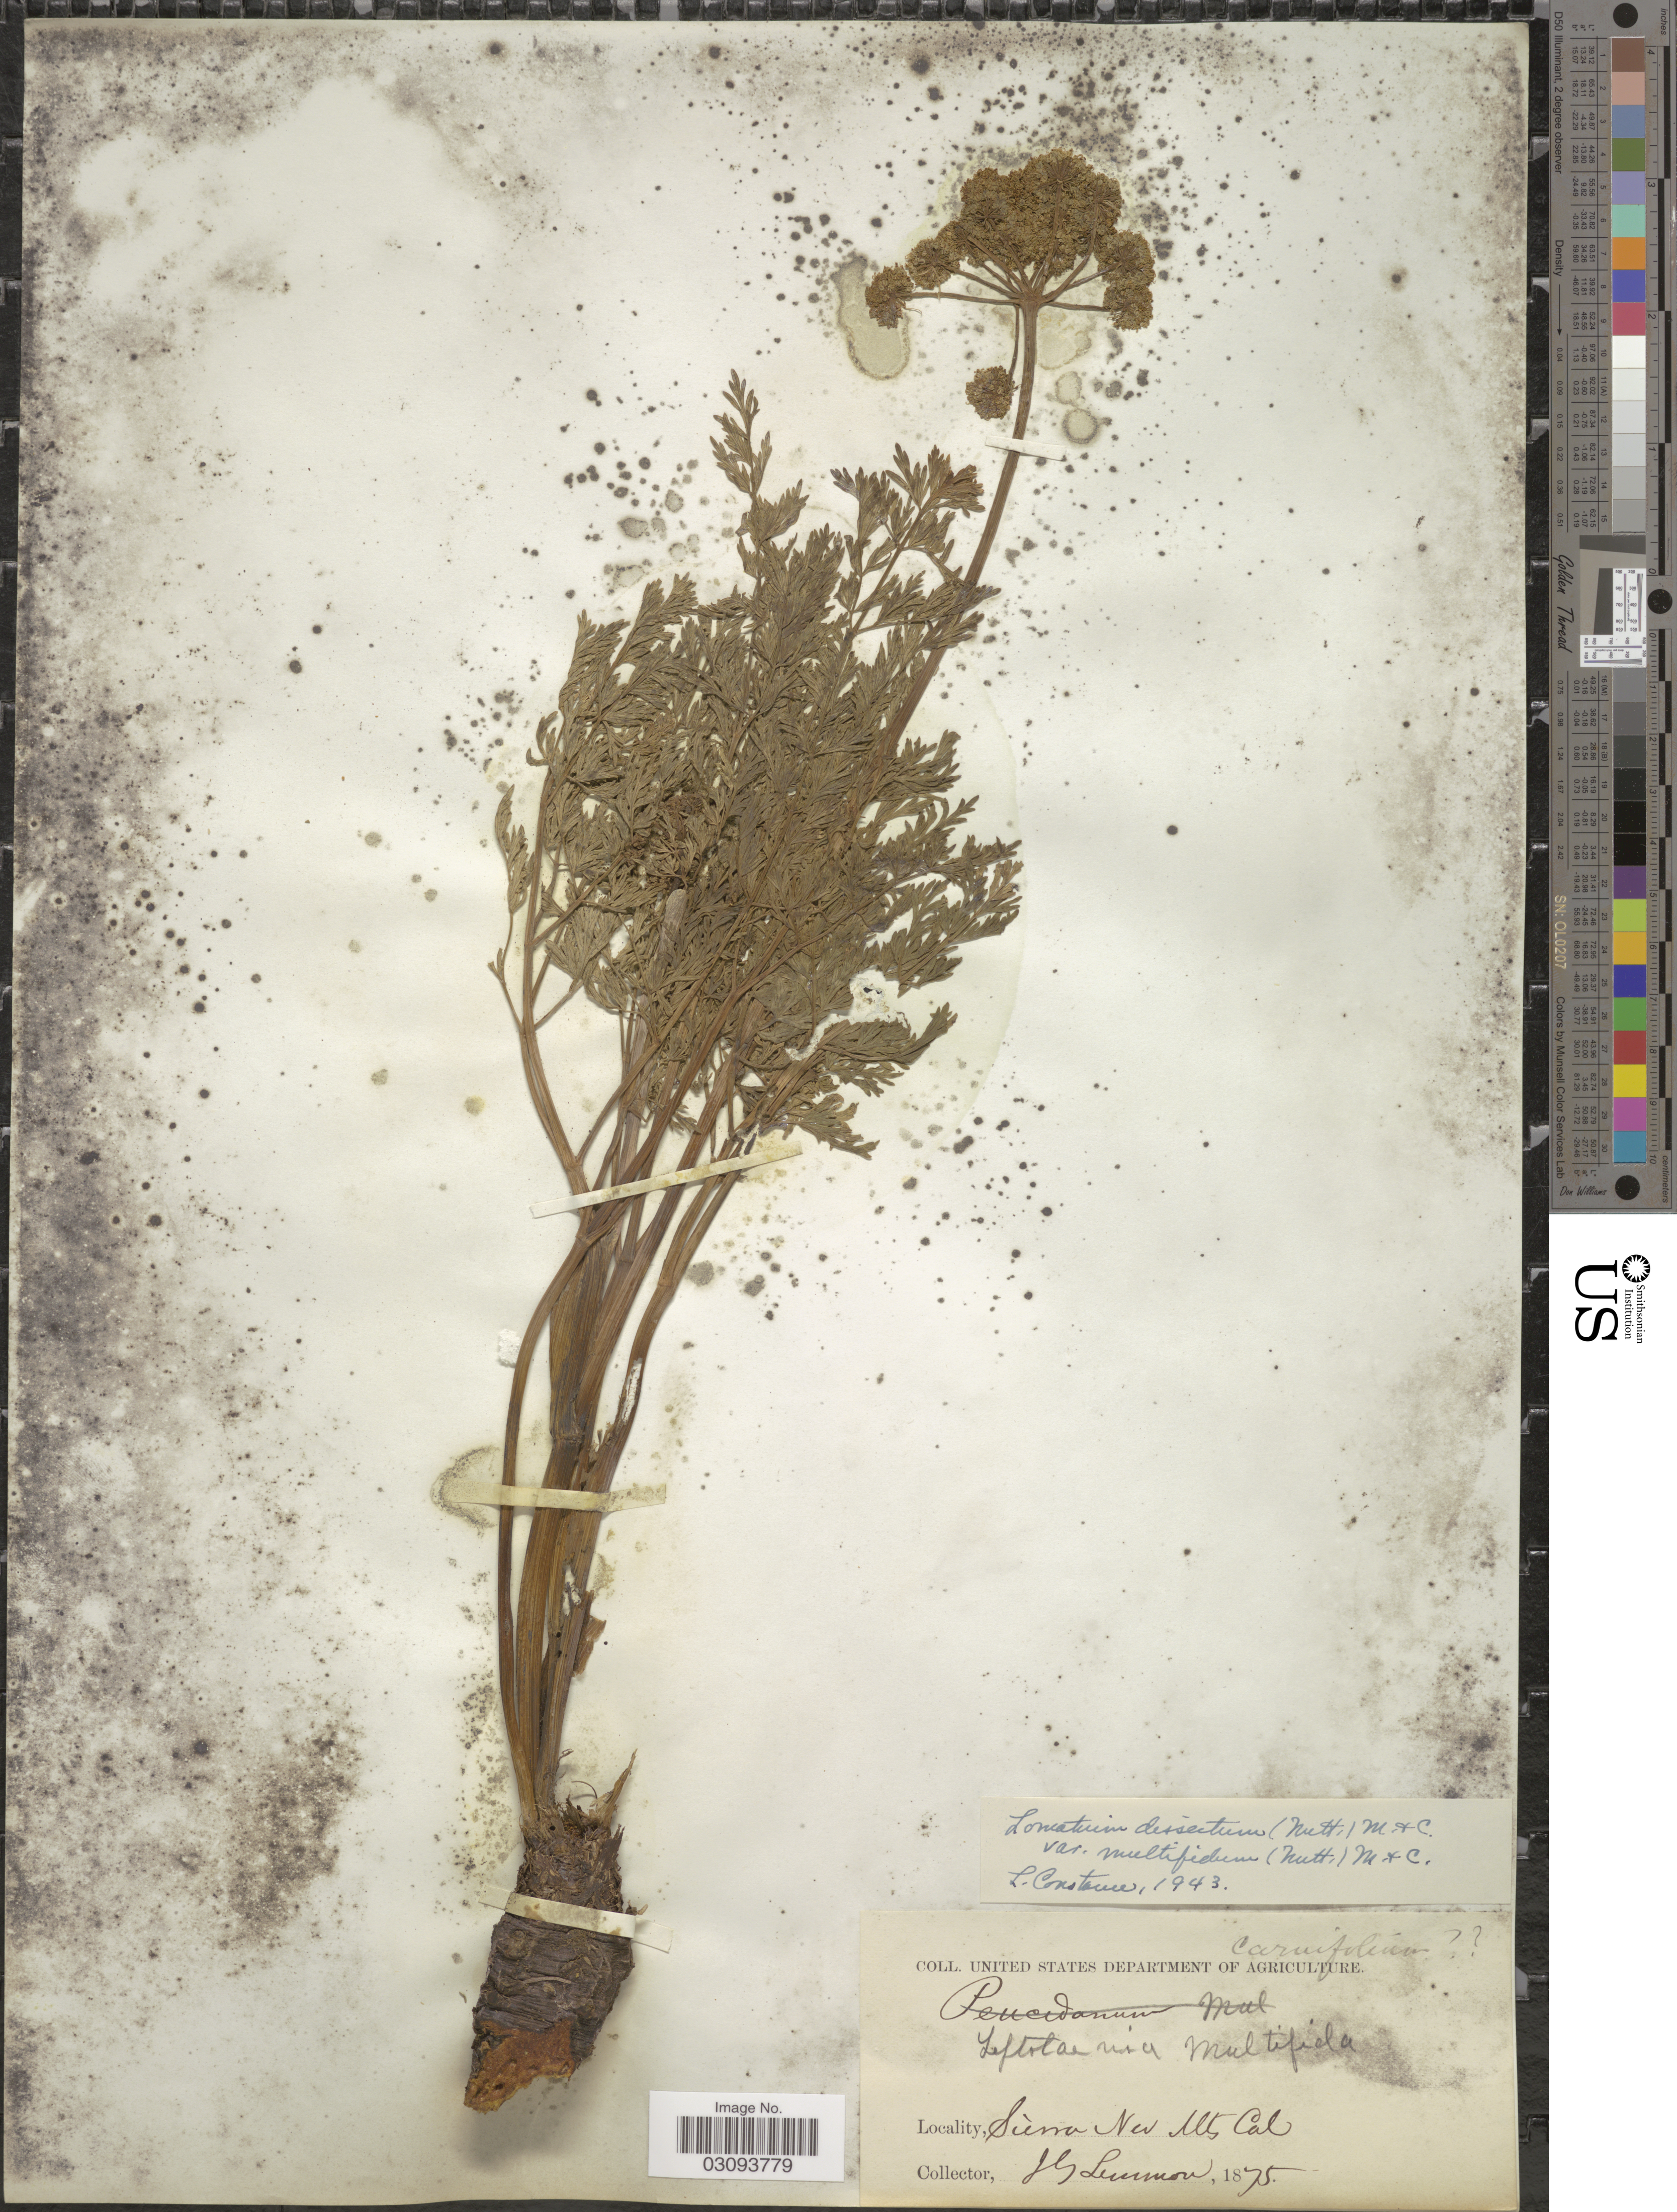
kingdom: Plantae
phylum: Tracheophyta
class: Magnoliopsida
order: Apiales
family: Apiaceae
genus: Lomatium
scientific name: Lomatium dissectum var. multifidum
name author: (Nutt.) Mathias & Constance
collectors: J. Lemmon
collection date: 1875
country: United States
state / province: California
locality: Sierra New Mts.